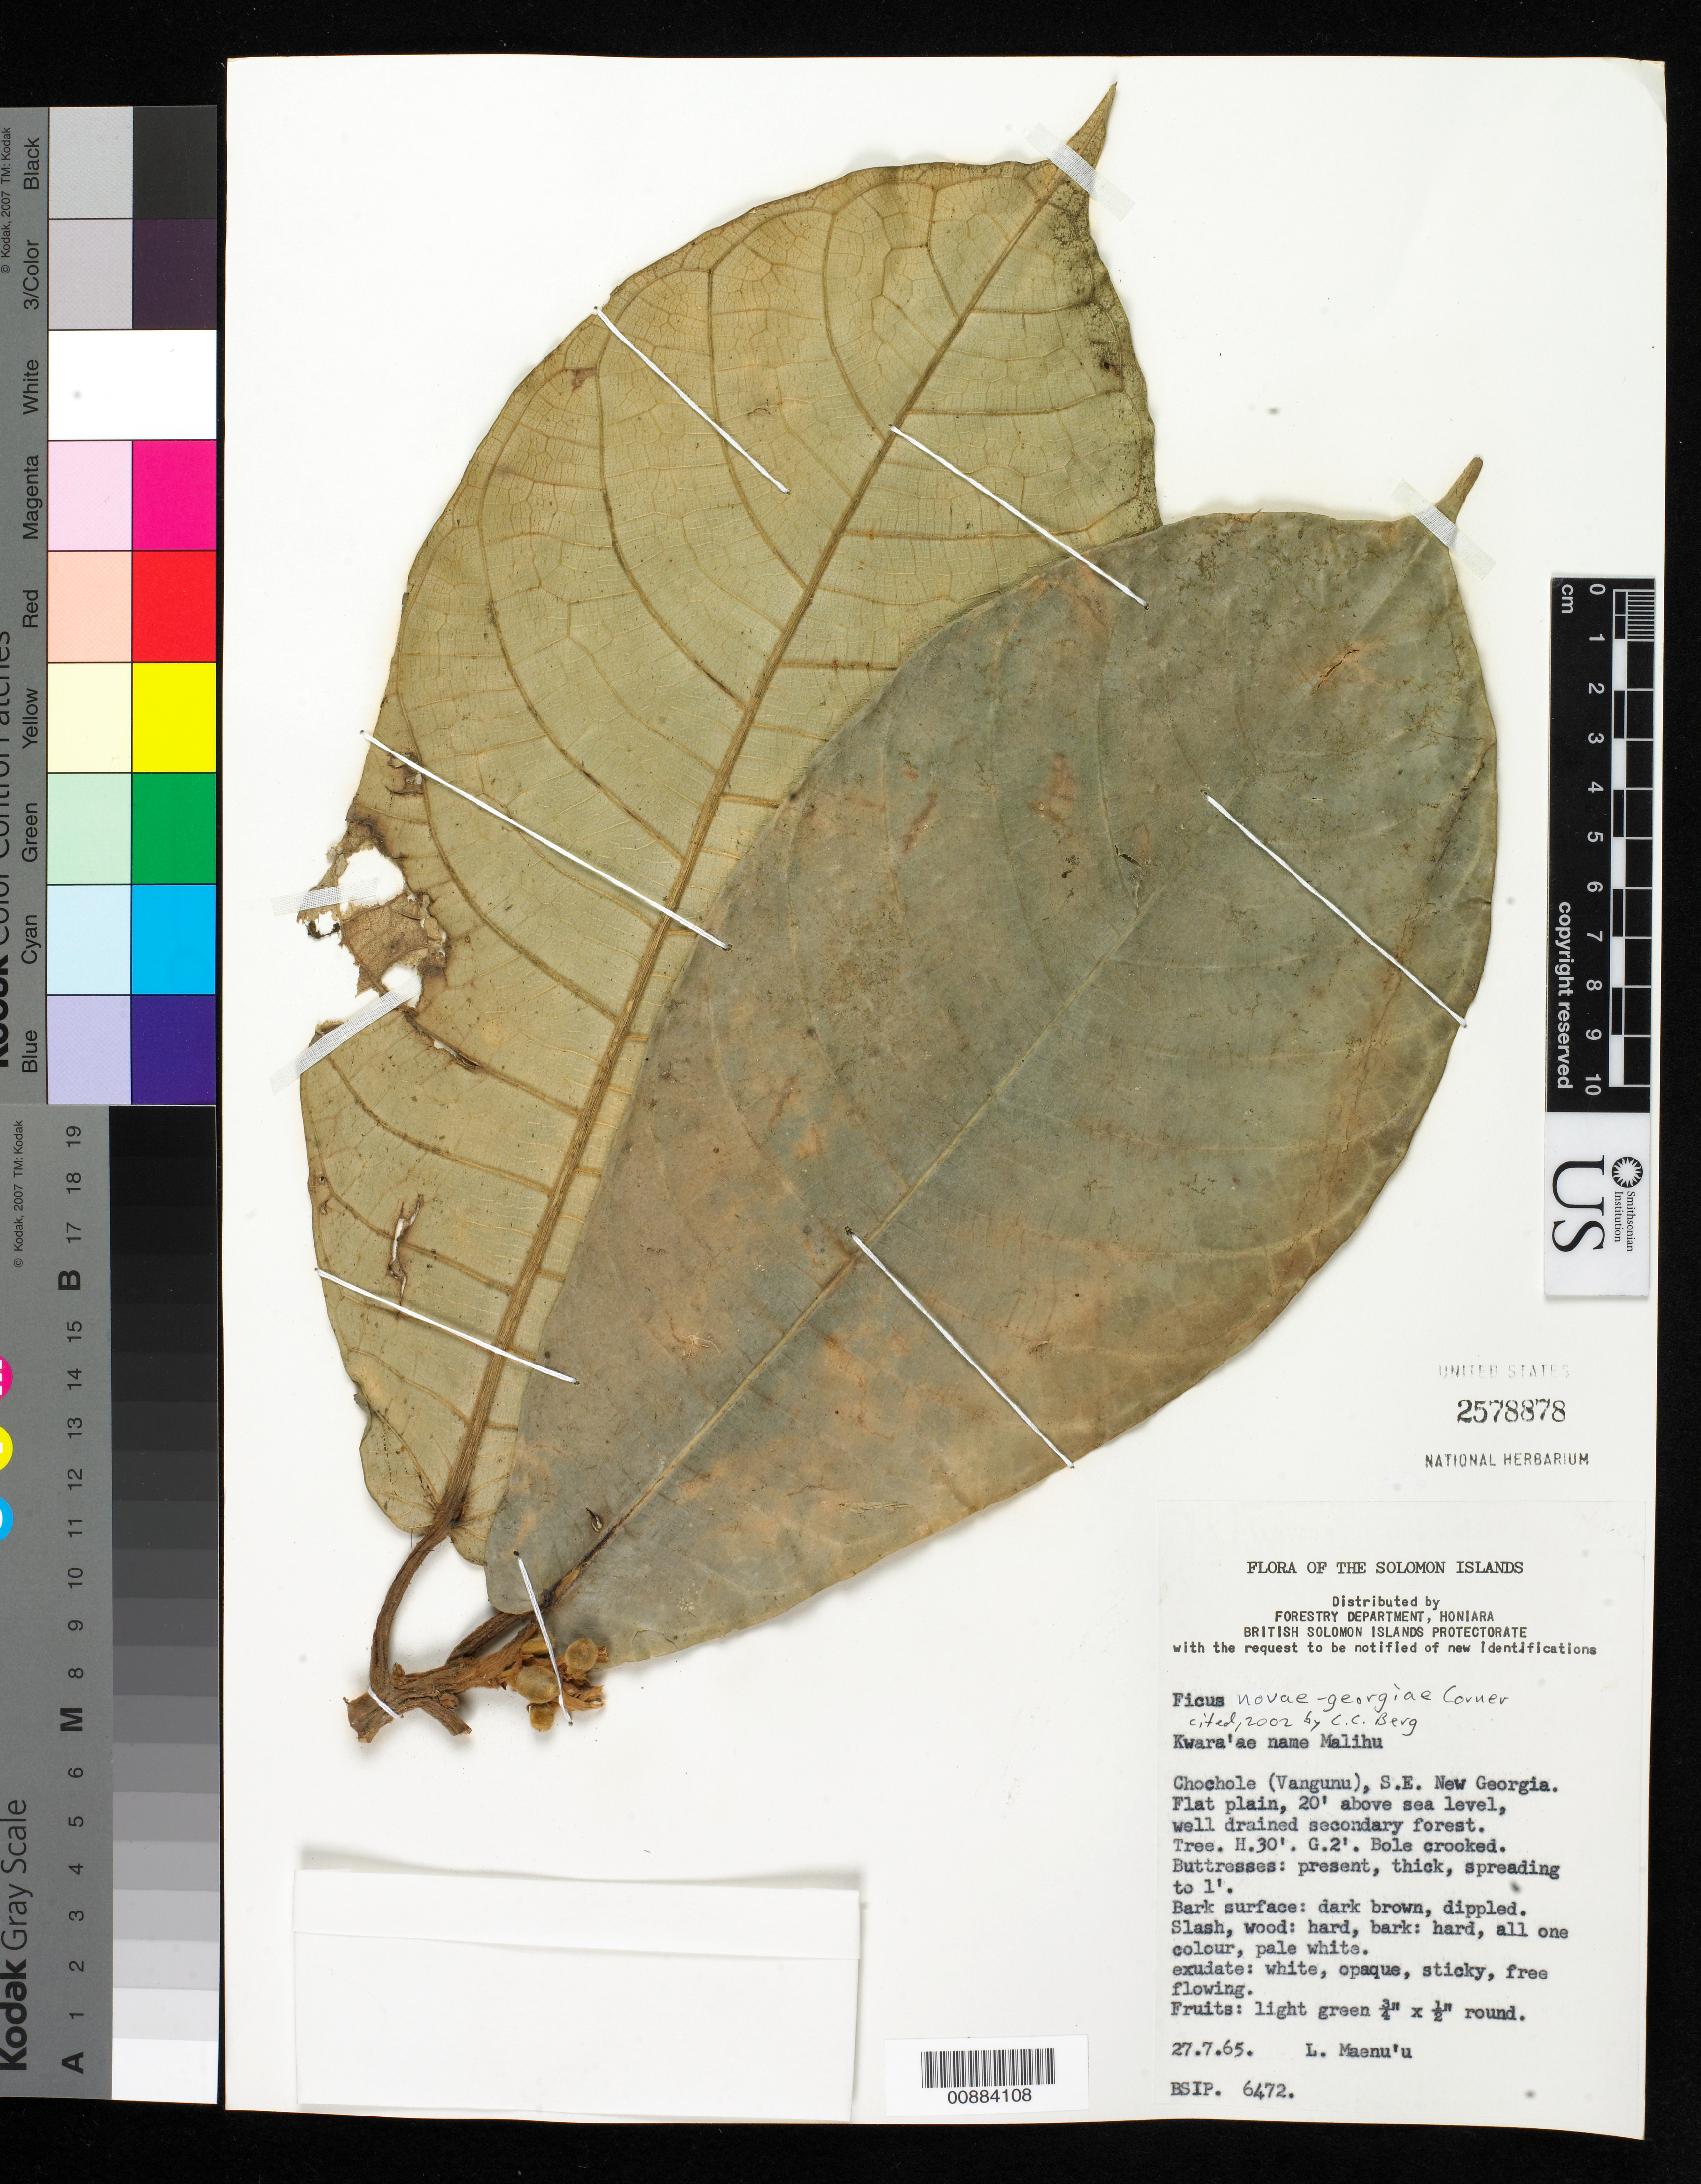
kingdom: Plantae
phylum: Tracheophyta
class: Magnoliopsida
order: Rosales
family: Moraceae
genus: Ficus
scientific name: Ficus novae-georgiae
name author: Corner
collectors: L. Maenu'u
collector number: BSIP 6472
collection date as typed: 27 Jul 1965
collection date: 1965-07-27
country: Solomon Islands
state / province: Western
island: Vangunu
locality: SE, Choehola (Vangunu)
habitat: flat plain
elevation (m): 6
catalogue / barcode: US 2578878